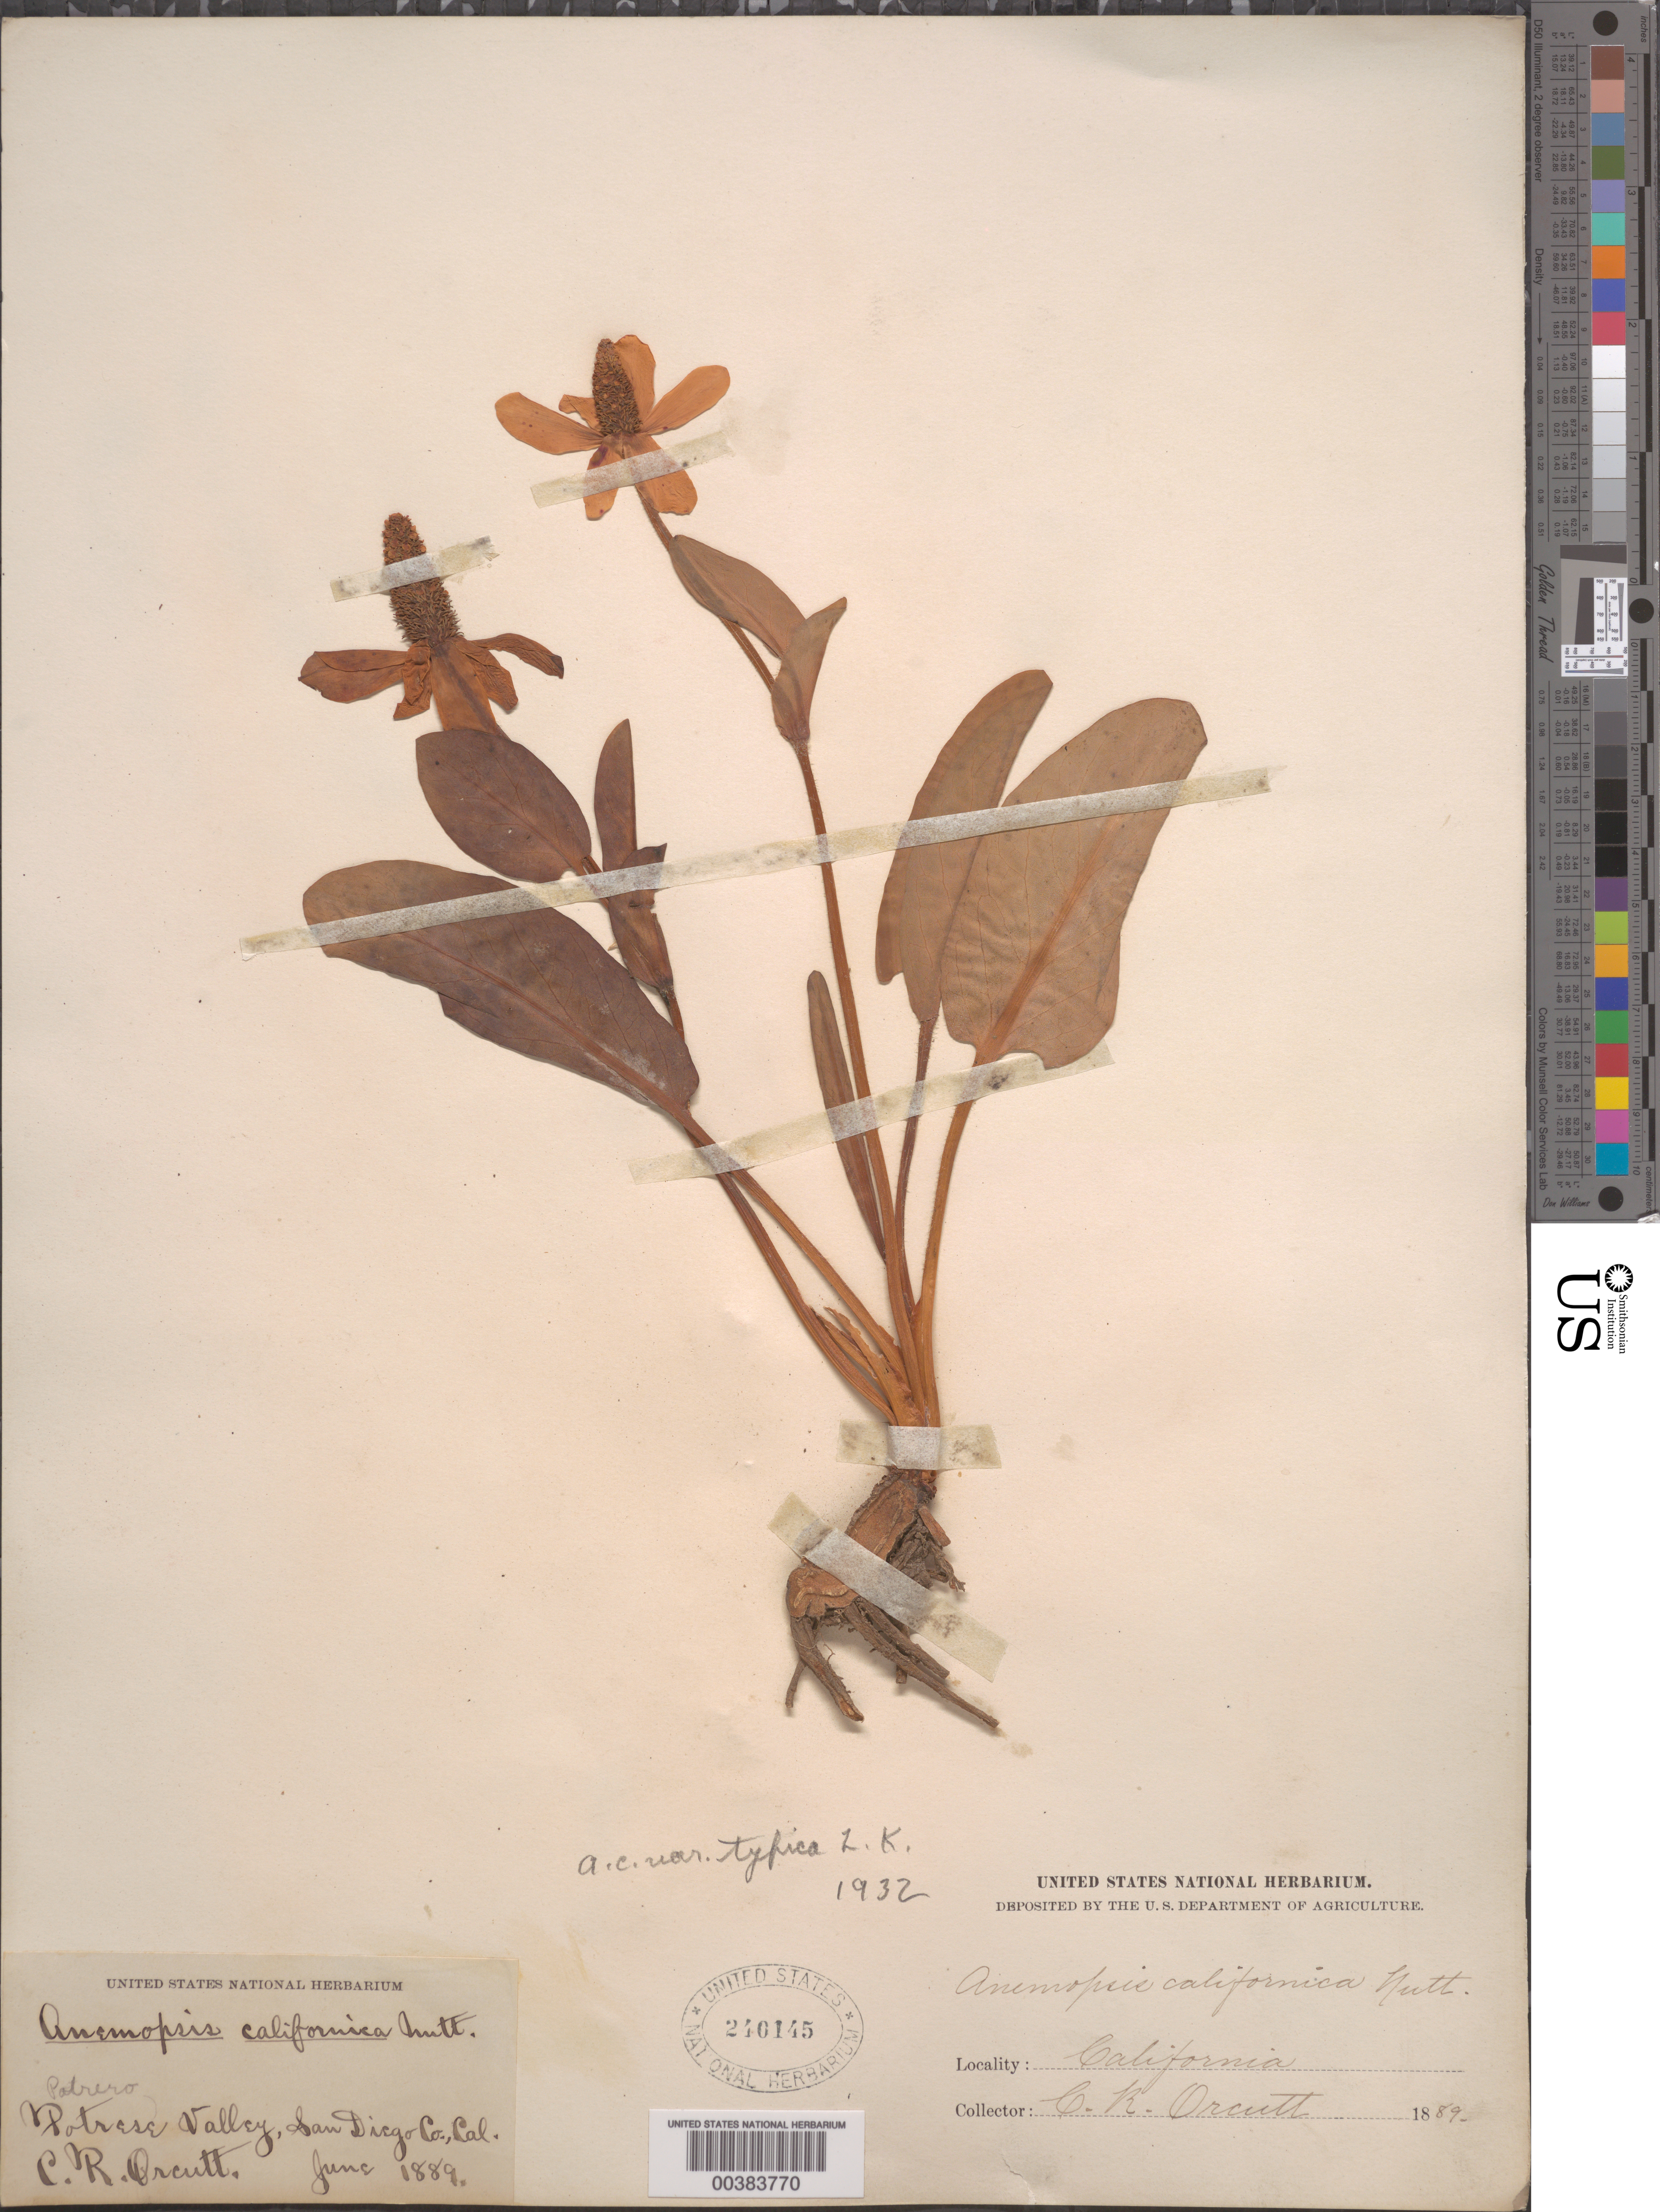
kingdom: Plantae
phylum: Tracheophyta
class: Magnoliopsida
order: Piperales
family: Saururaceae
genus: Anemopsis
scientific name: Anemopsis californica var. typica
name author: Kelso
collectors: C. R. Orcutt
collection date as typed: Jun 1889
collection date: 1889-06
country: United States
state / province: California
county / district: San Diego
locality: Potrero valley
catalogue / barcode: US 246145